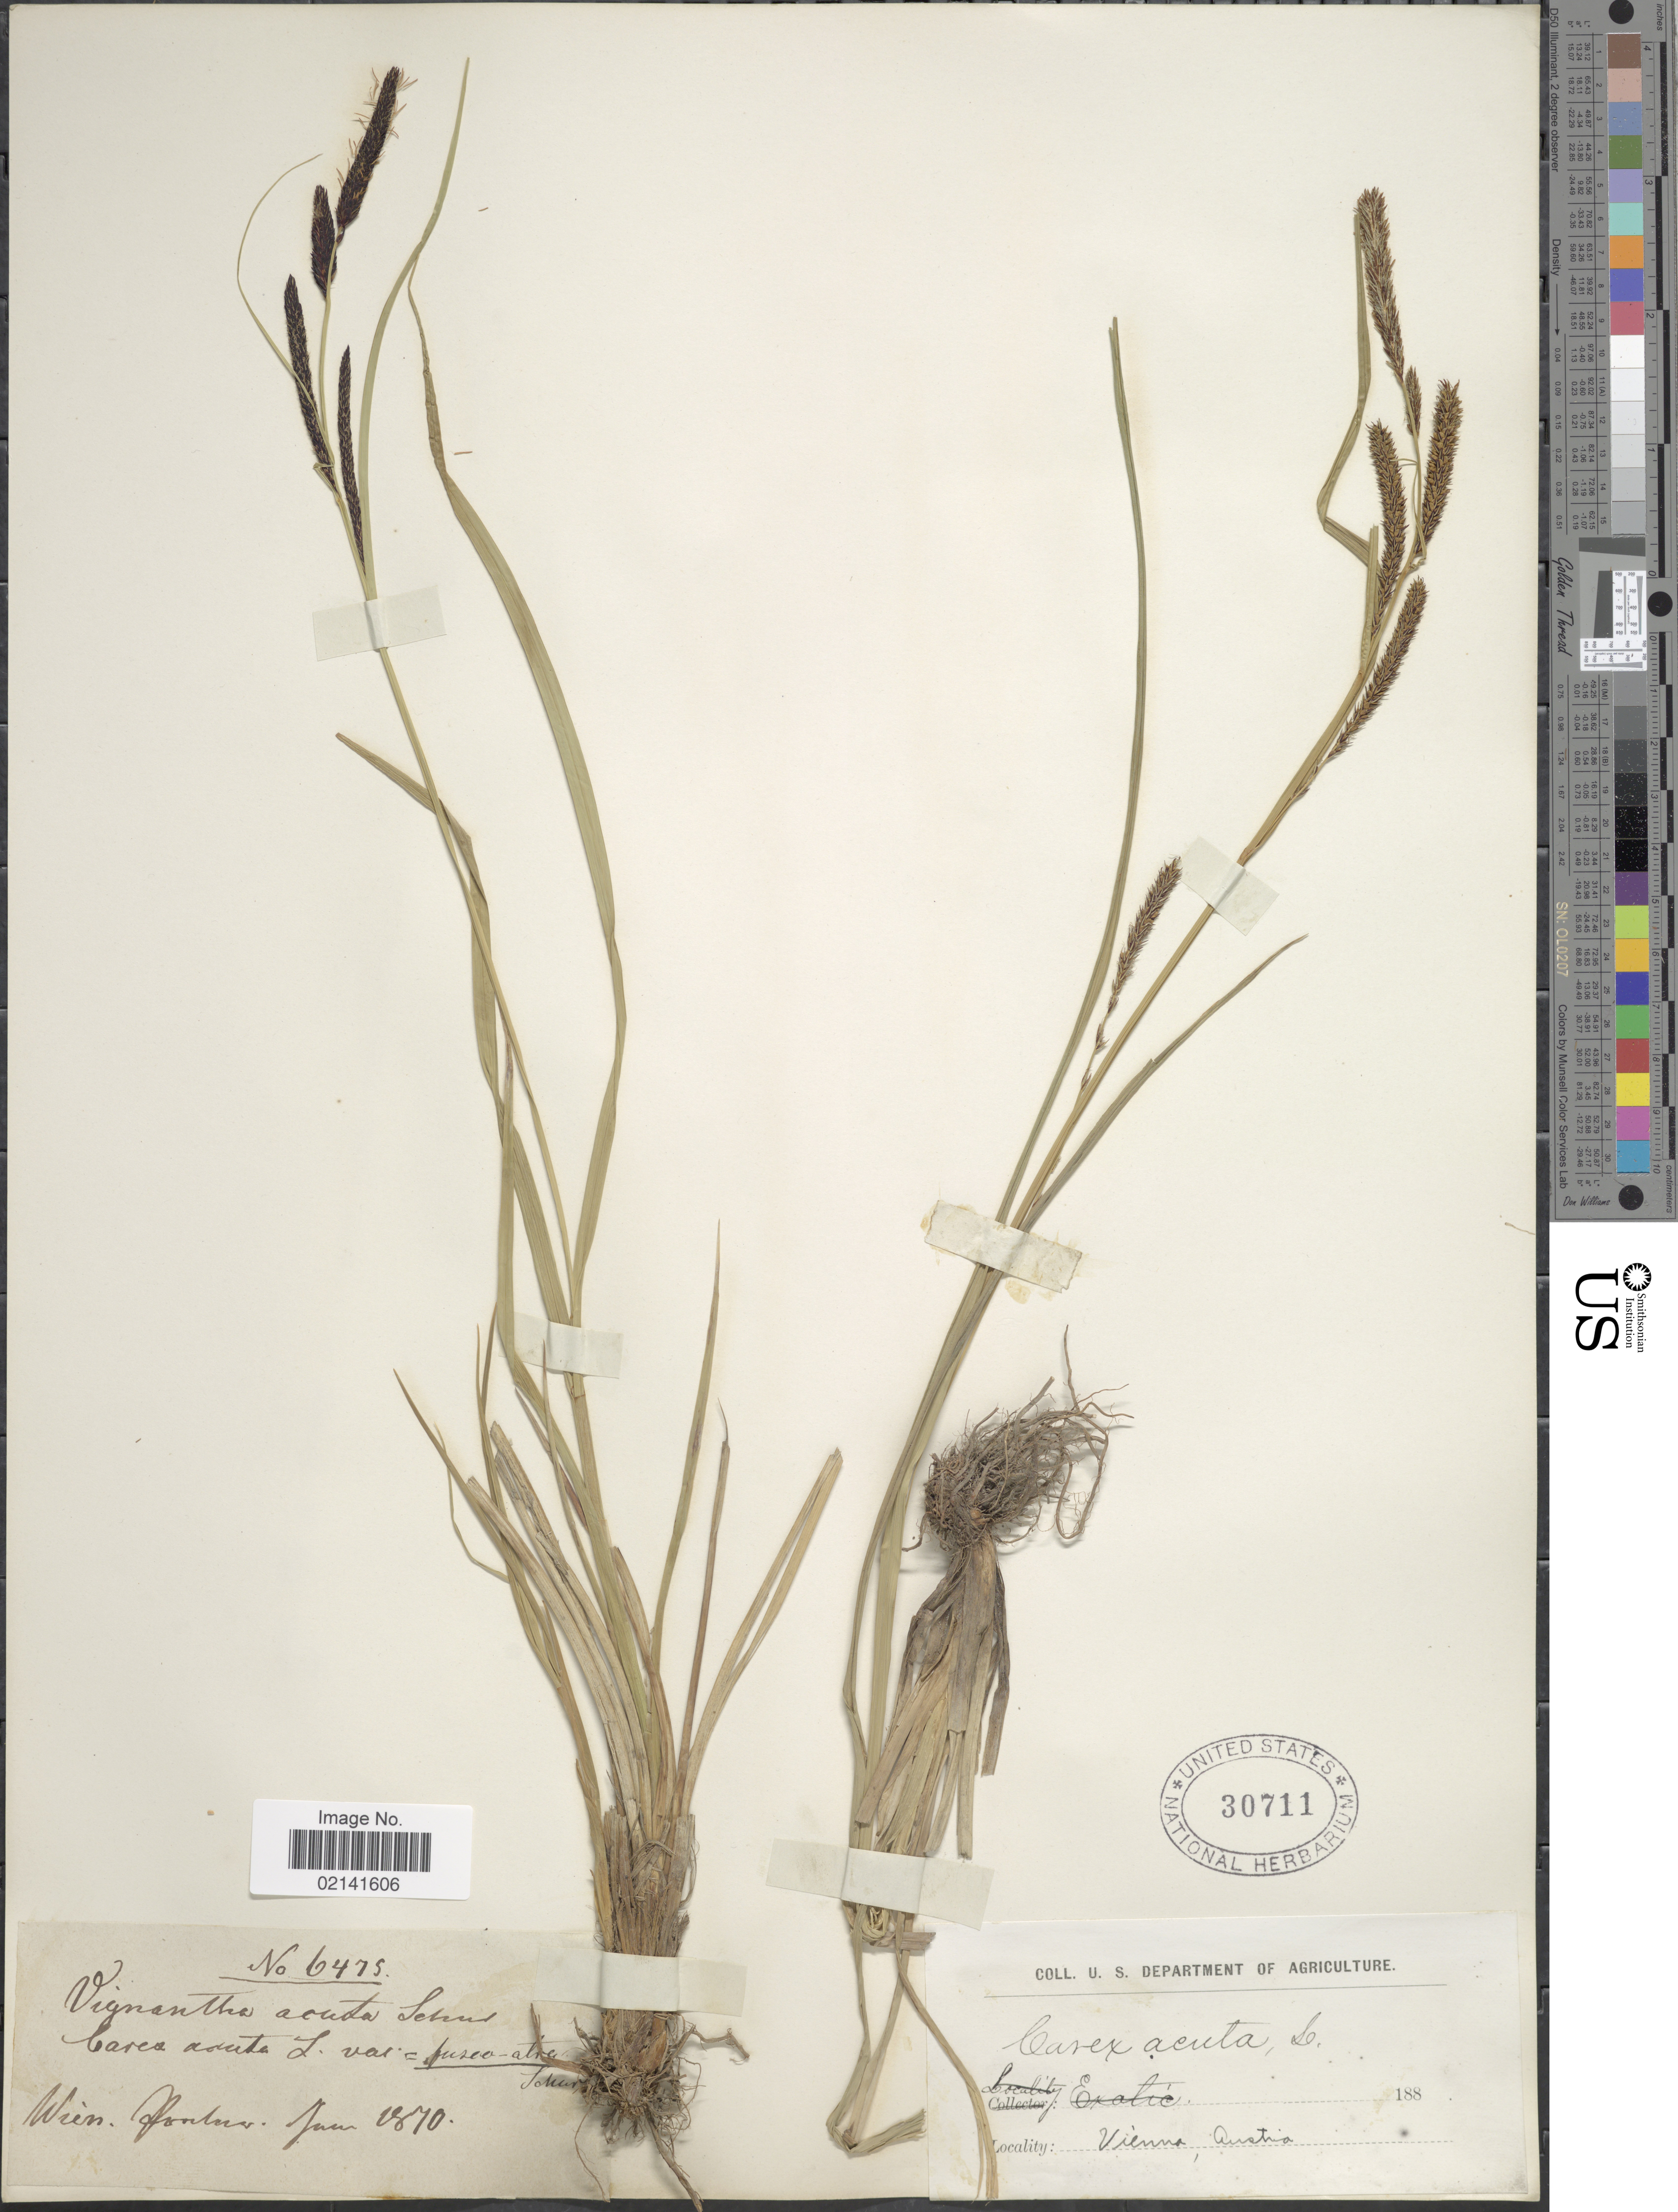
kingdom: Plantae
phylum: Tracheophyta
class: Liliopsida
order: Poales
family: Cyperaceae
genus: Carex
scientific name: Carex acuta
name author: L.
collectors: ex herb. U. S. Department of Agriculture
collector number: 6475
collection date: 1870-06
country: Austria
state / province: Wien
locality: Vienna, Wien, Pontus [interpreted]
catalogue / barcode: US 30711